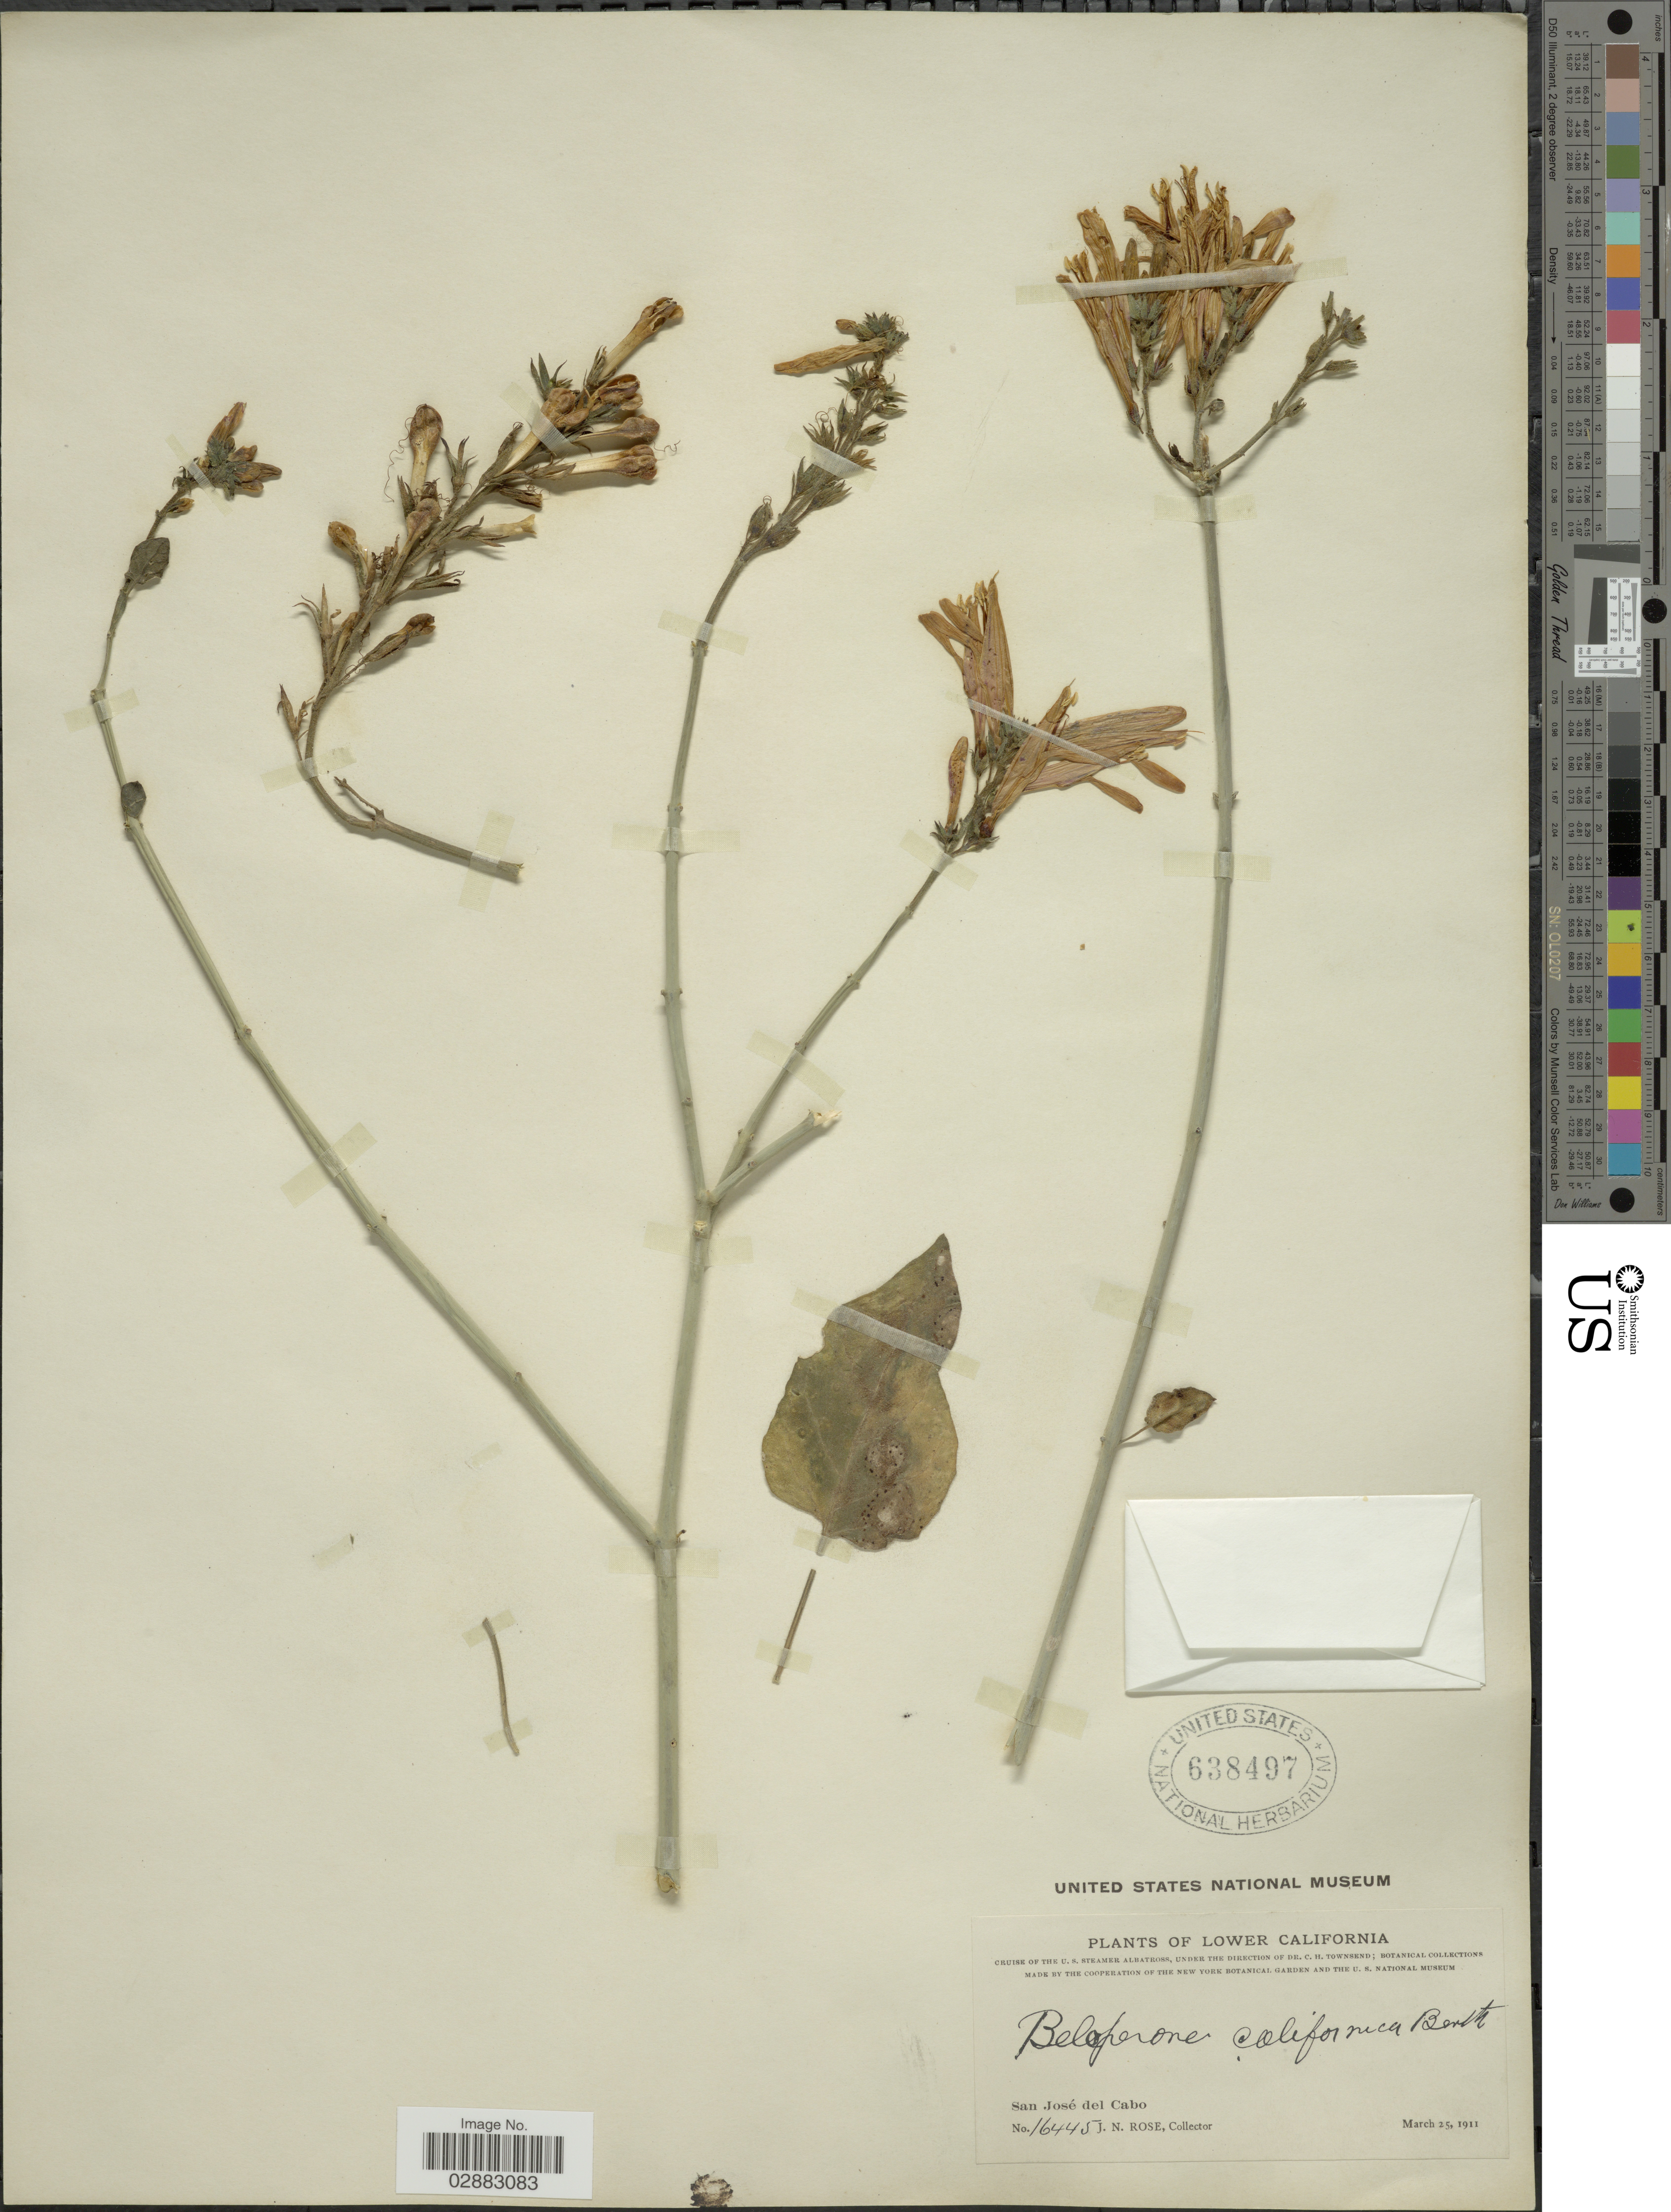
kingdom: Plantae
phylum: Tracheophyta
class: Magnoliopsida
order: Lamiales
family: Acanthaceae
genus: Beloperone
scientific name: Beloperone californica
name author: Benth.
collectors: J. N. Rose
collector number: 16445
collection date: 1911-03-25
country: Mexico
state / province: Baja California Sur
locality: Lower California. San José del Cabo.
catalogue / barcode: US 638497